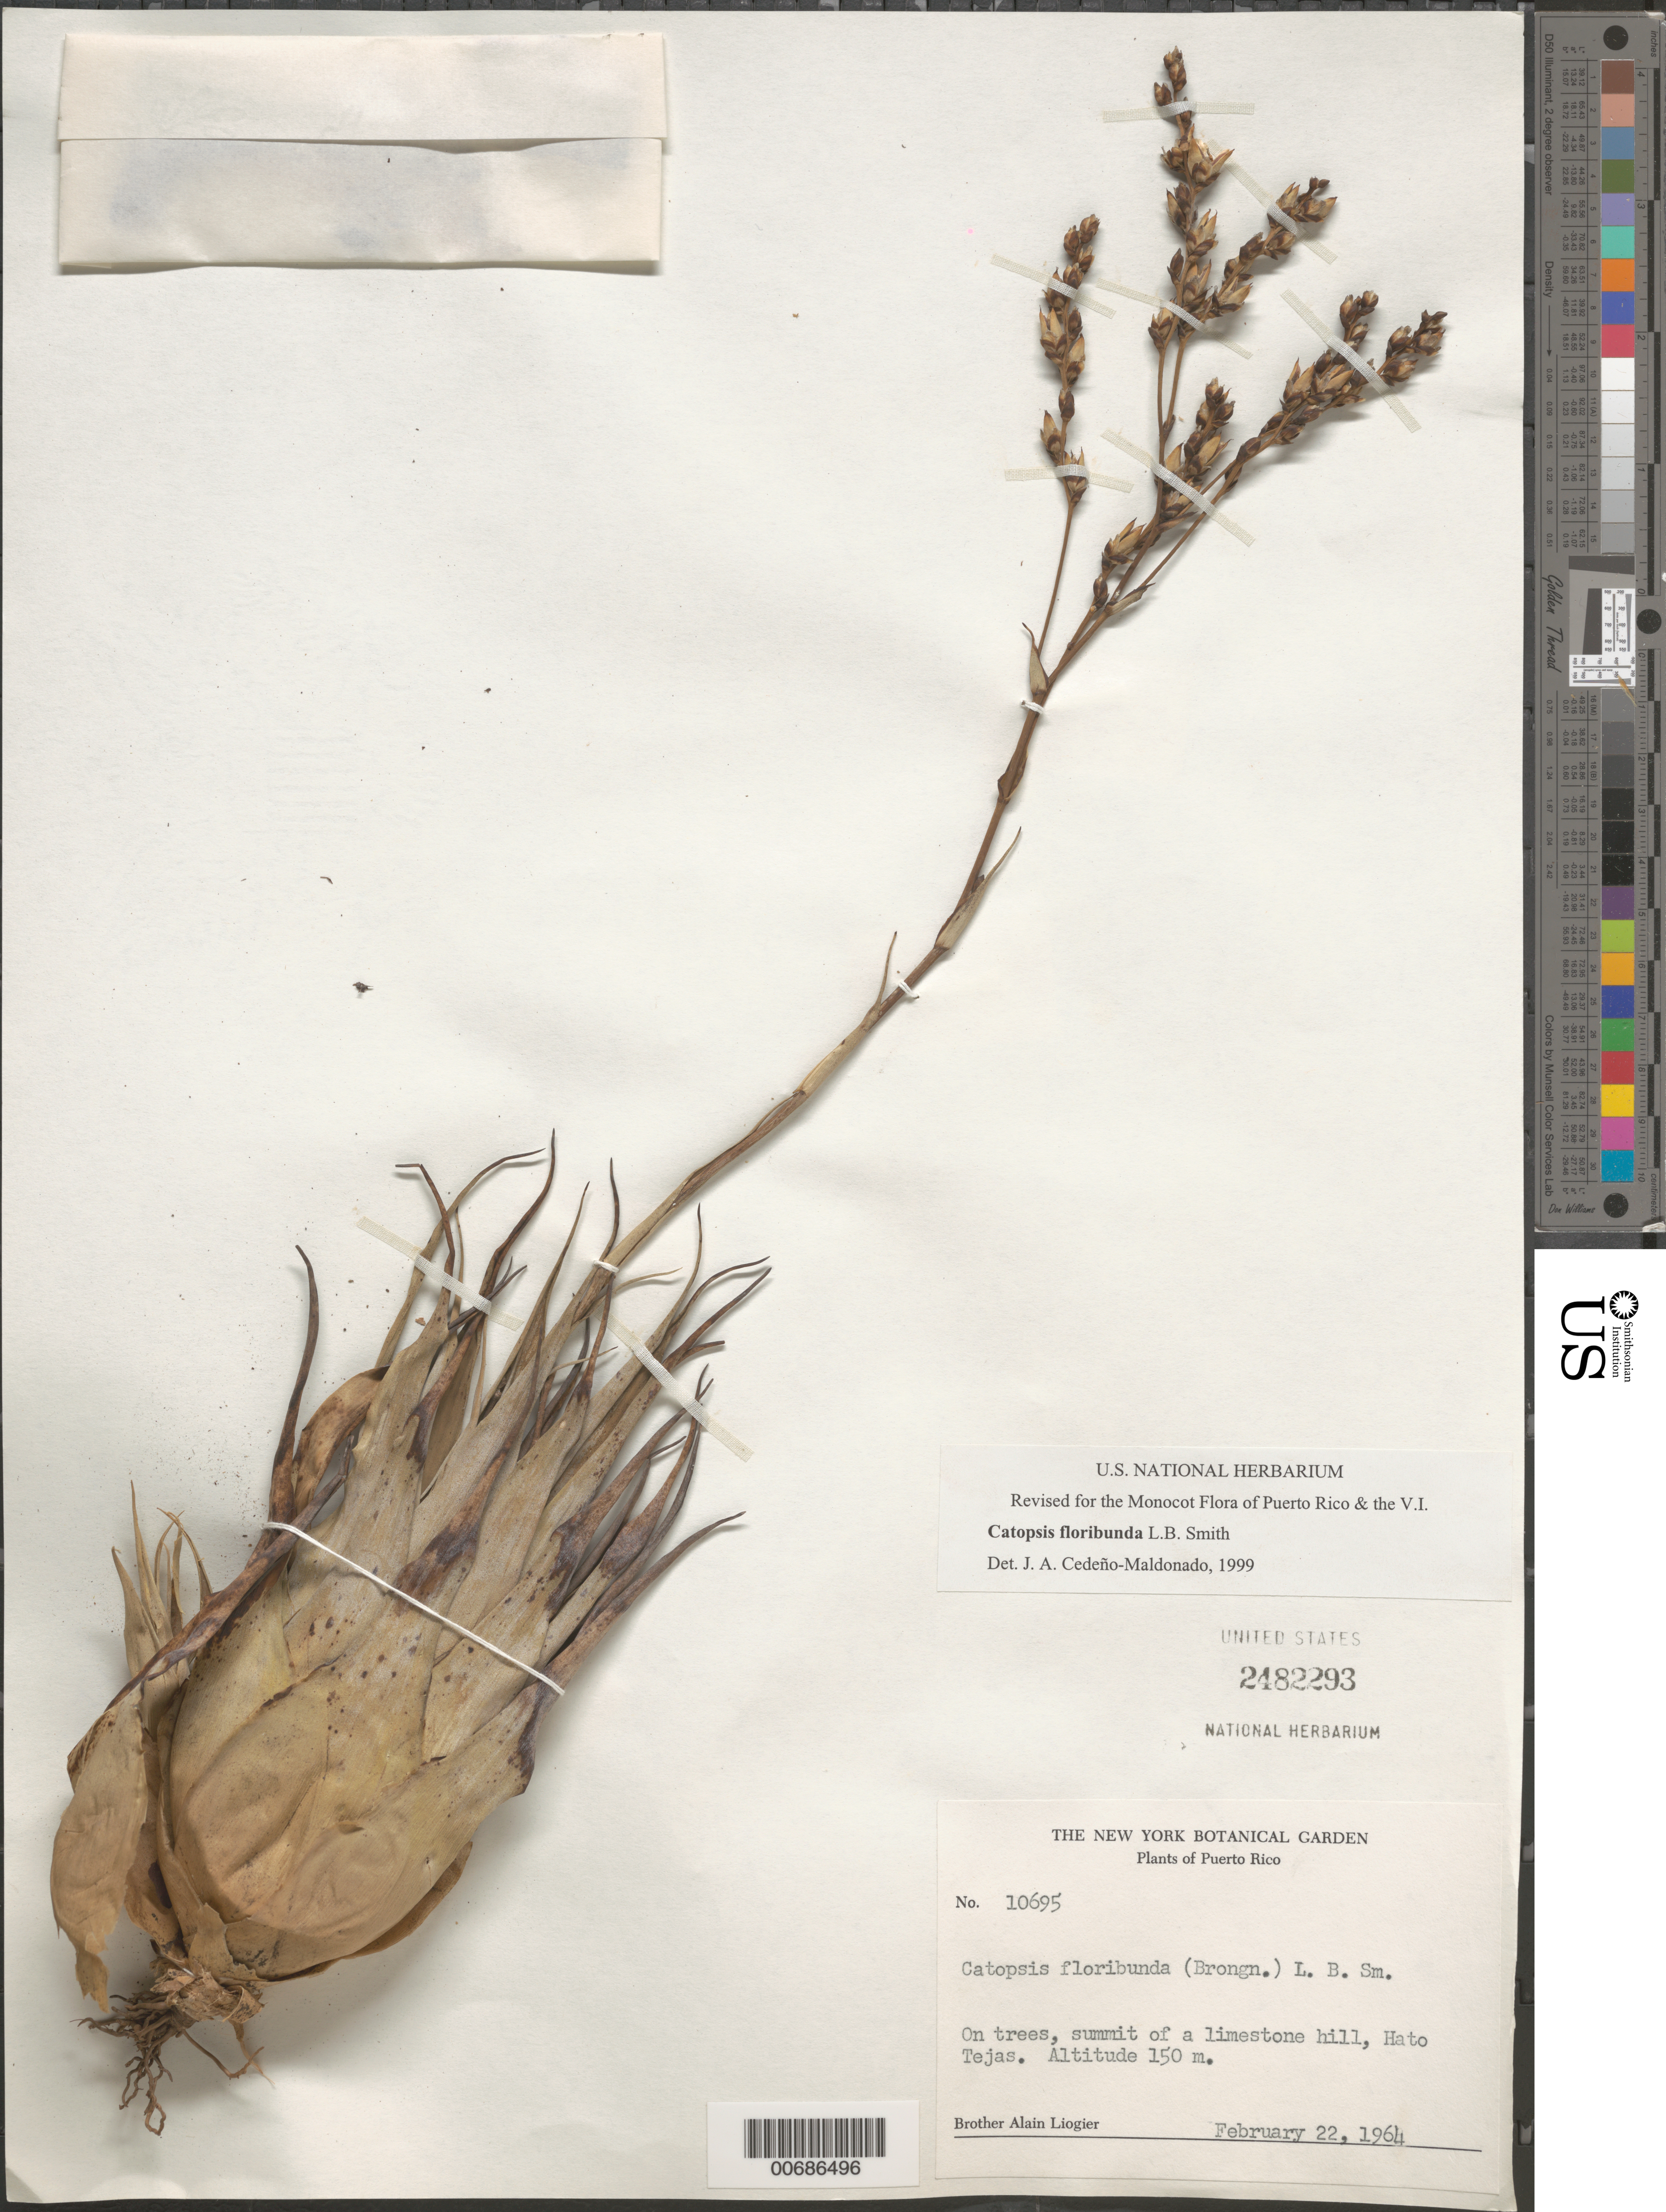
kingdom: Plantae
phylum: Tracheophyta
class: Liliopsida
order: Poales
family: Bromeliaceae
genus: Catopsis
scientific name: Catopsis floribunda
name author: L.B. Sm.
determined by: Cedeño-Maldonado, J. A.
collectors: A. H. Liogier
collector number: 10695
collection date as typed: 22 Feb 1964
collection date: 1964-02-22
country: Puerto Rico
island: Greater Antilles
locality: Hato Tejas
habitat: On trees, summit of a limestone hill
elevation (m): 150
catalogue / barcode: US 2482293